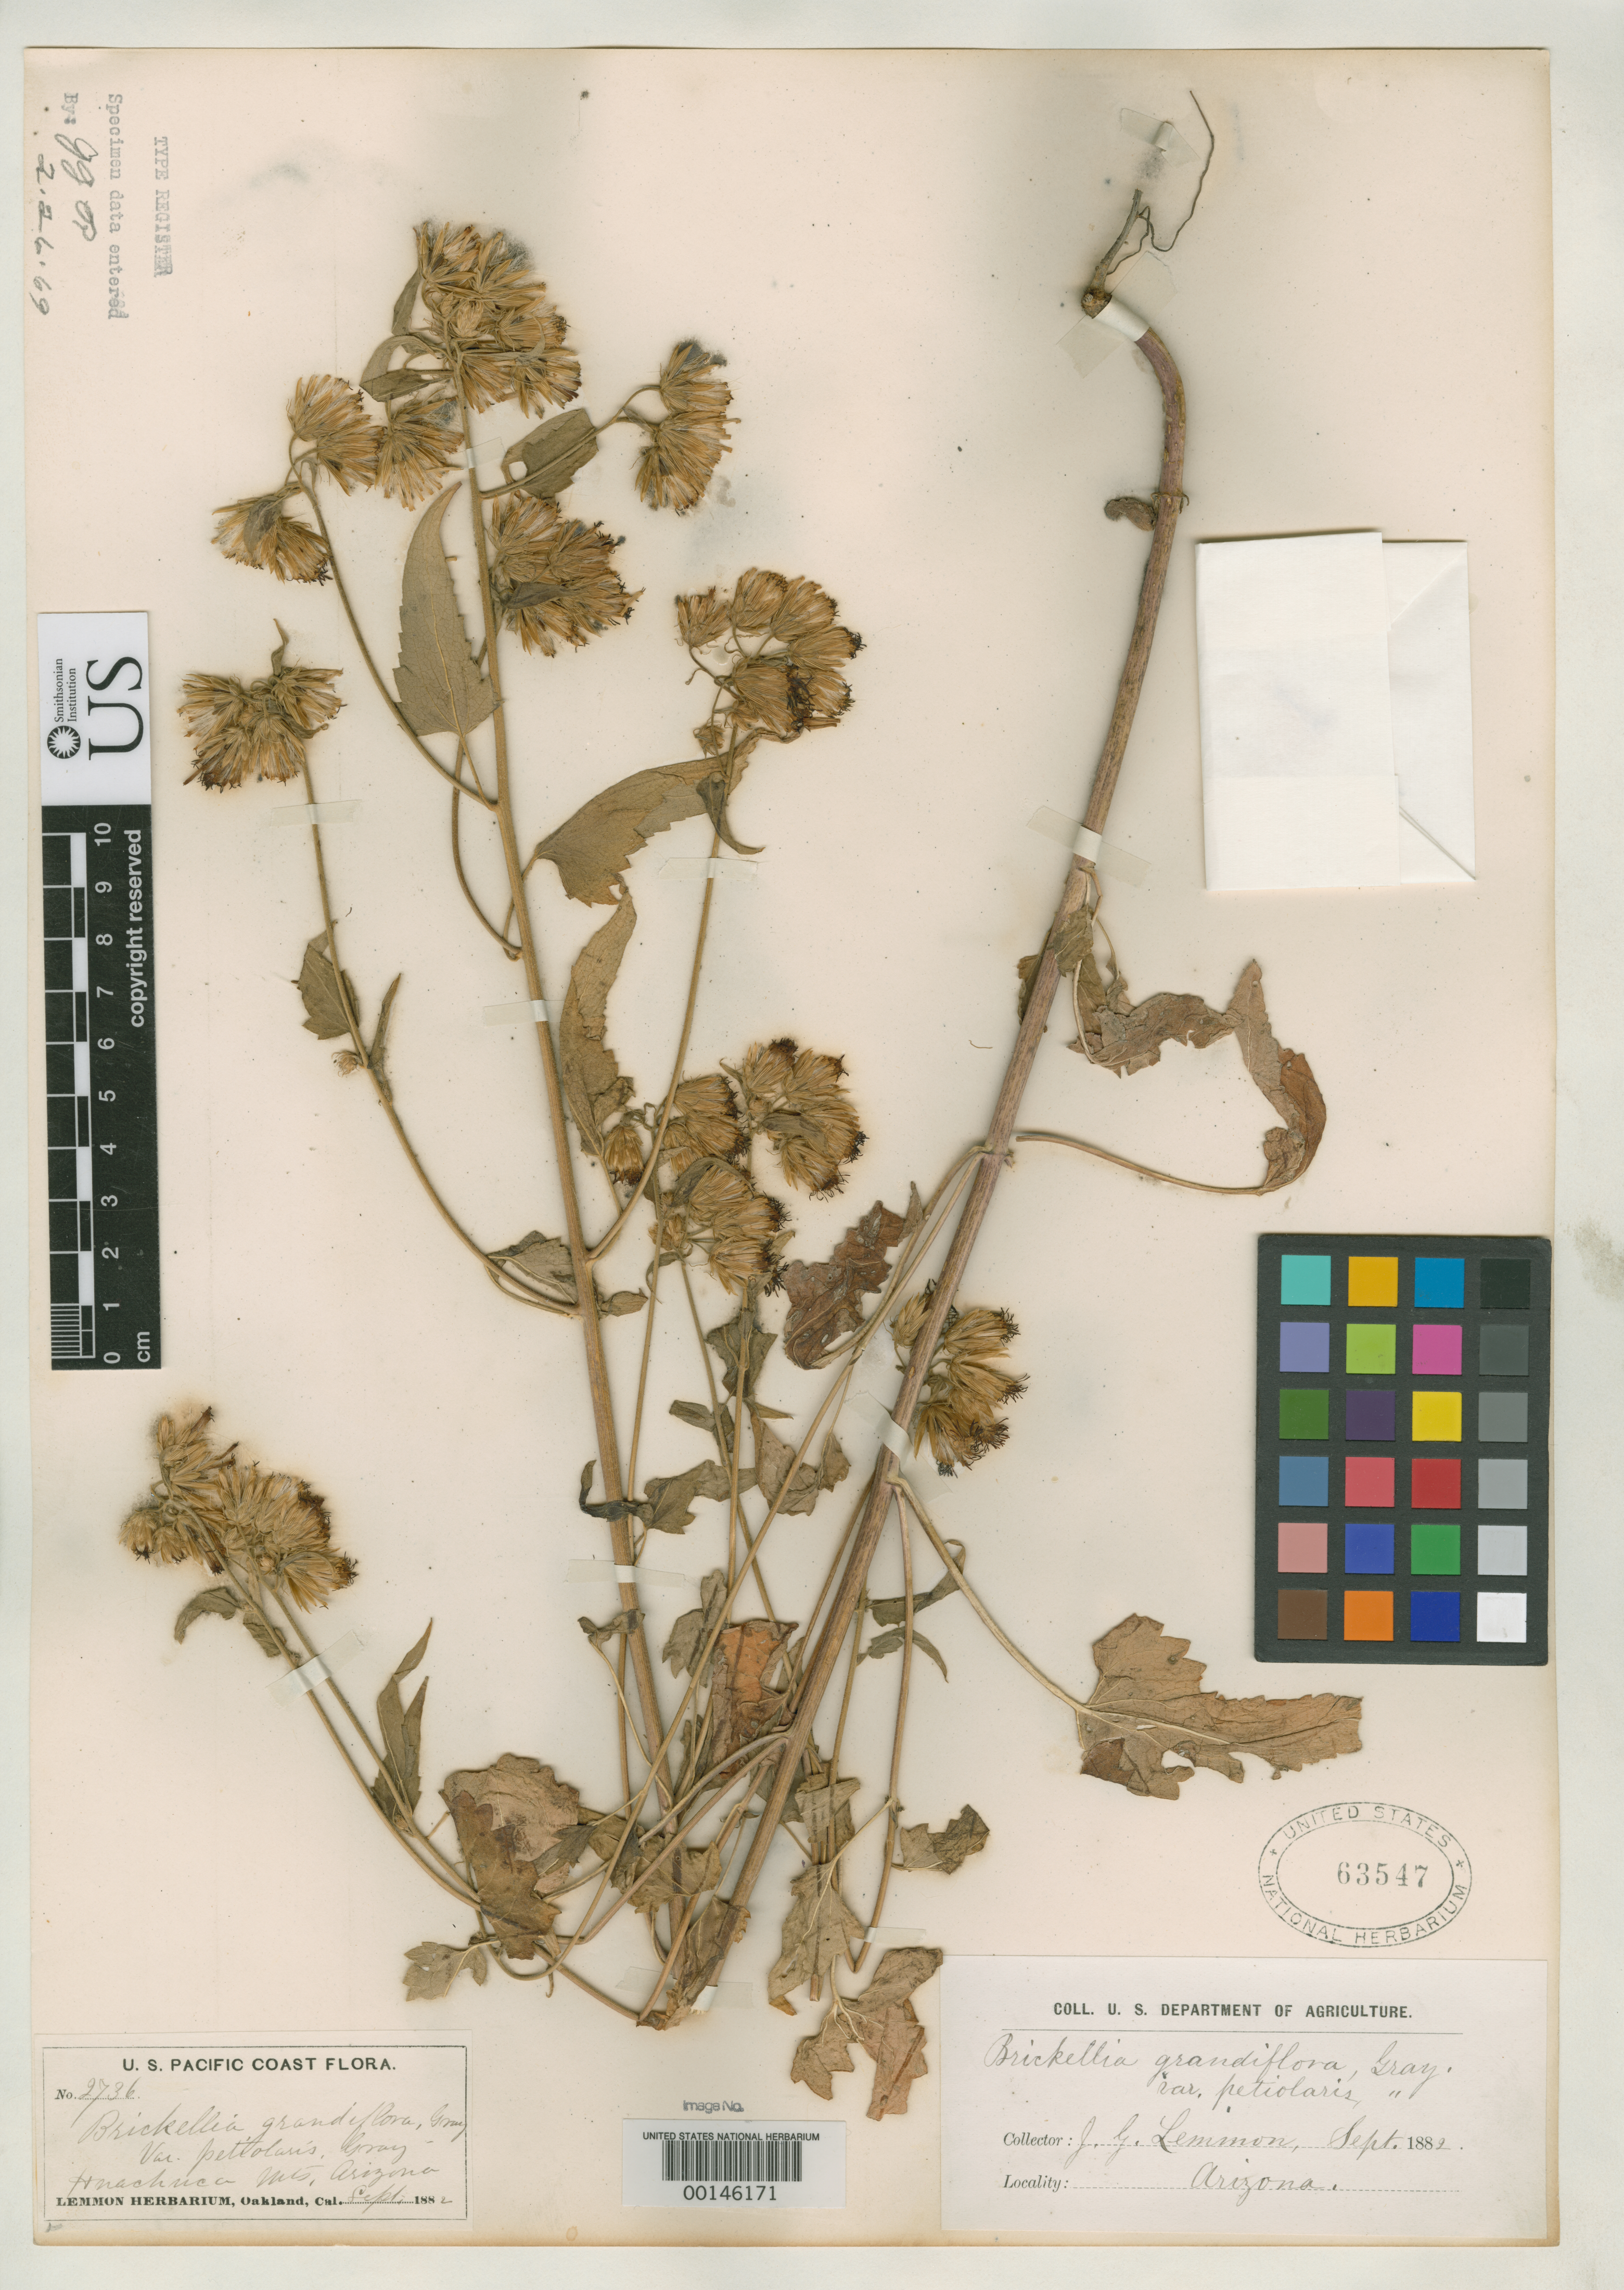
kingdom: Plantae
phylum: Tracheophyta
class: Magnoliopsida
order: Asterales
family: Asteraceae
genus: Brickellia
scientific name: Brickellia grandiflora var. petiolaris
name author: A. Gray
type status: Type Collection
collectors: J. G. Lemmon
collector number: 2736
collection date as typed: Sep 1882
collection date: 1882-09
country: United States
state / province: Arizona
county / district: Cochise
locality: Huachuca Mountains.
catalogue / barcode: US 63547